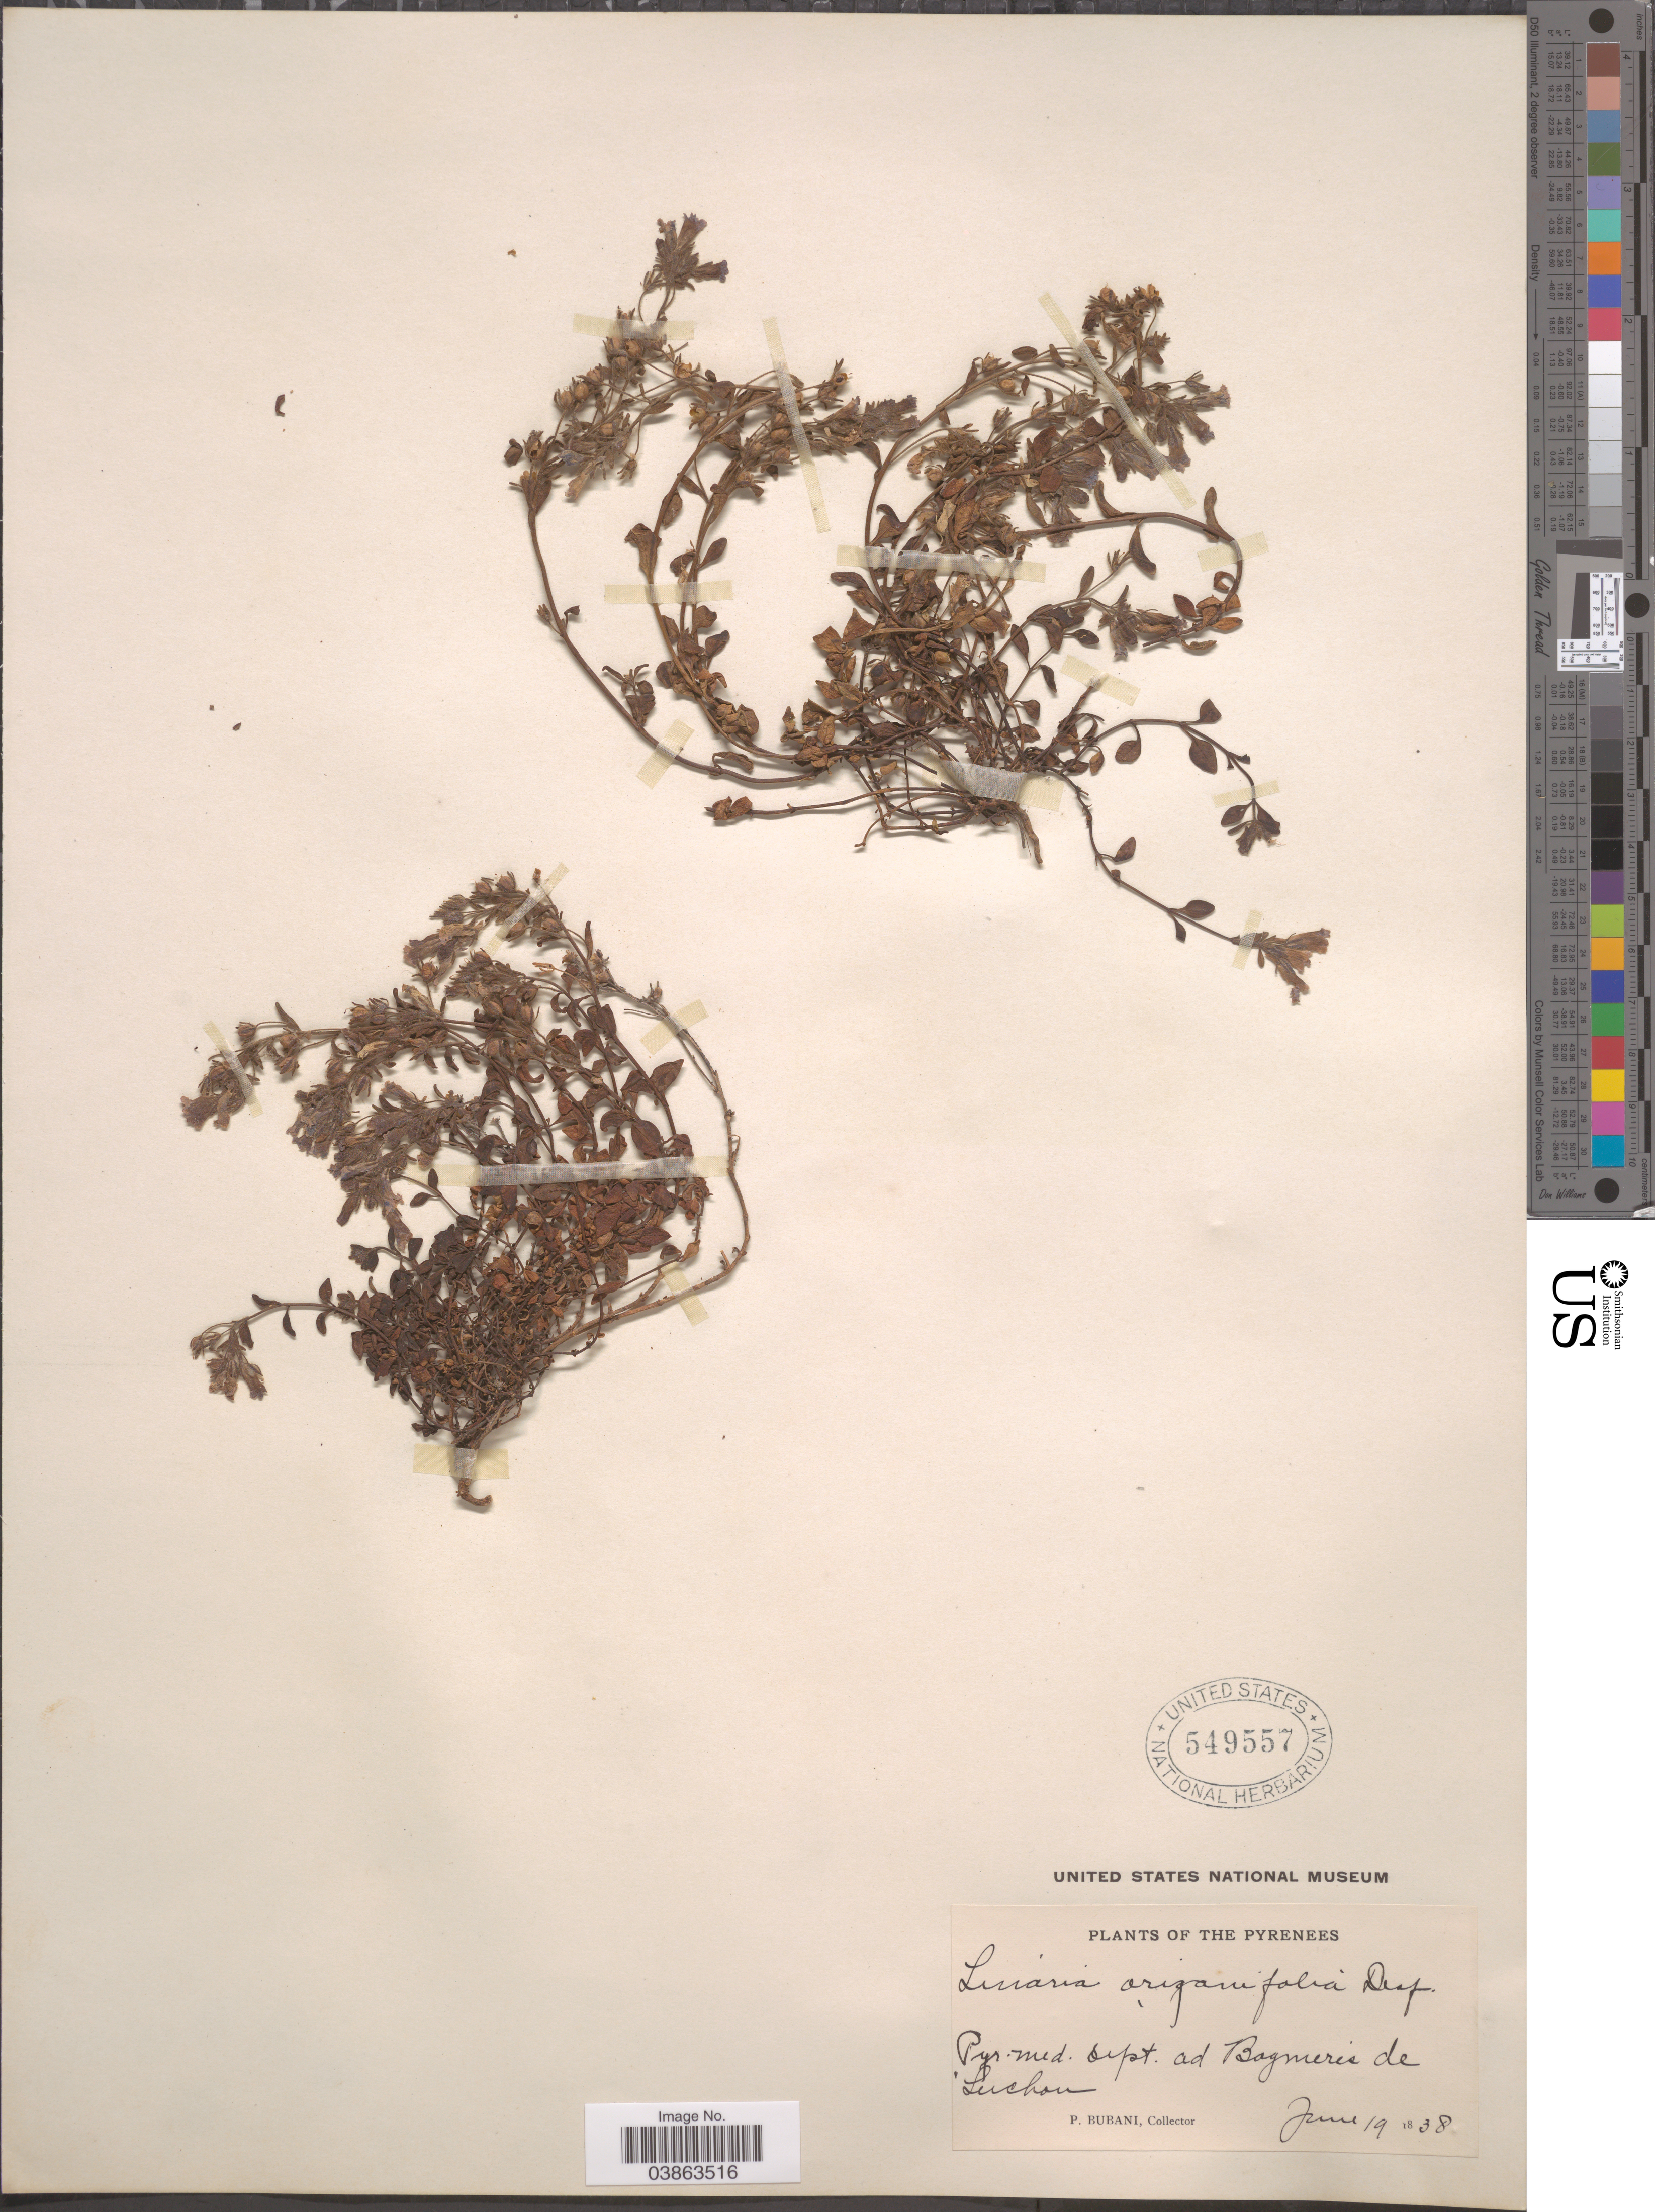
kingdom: Plantae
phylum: Tracheophyta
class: Magnoliopsida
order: Lamiales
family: Plantaginaceae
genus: Linaria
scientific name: Linaria origanifolia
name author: (L.) Chaz.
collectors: P. Bubani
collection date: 1838-06-19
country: France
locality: Pyrenees. Pyr. med. sept. ad Bagneres de Luchon.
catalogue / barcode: US 549557